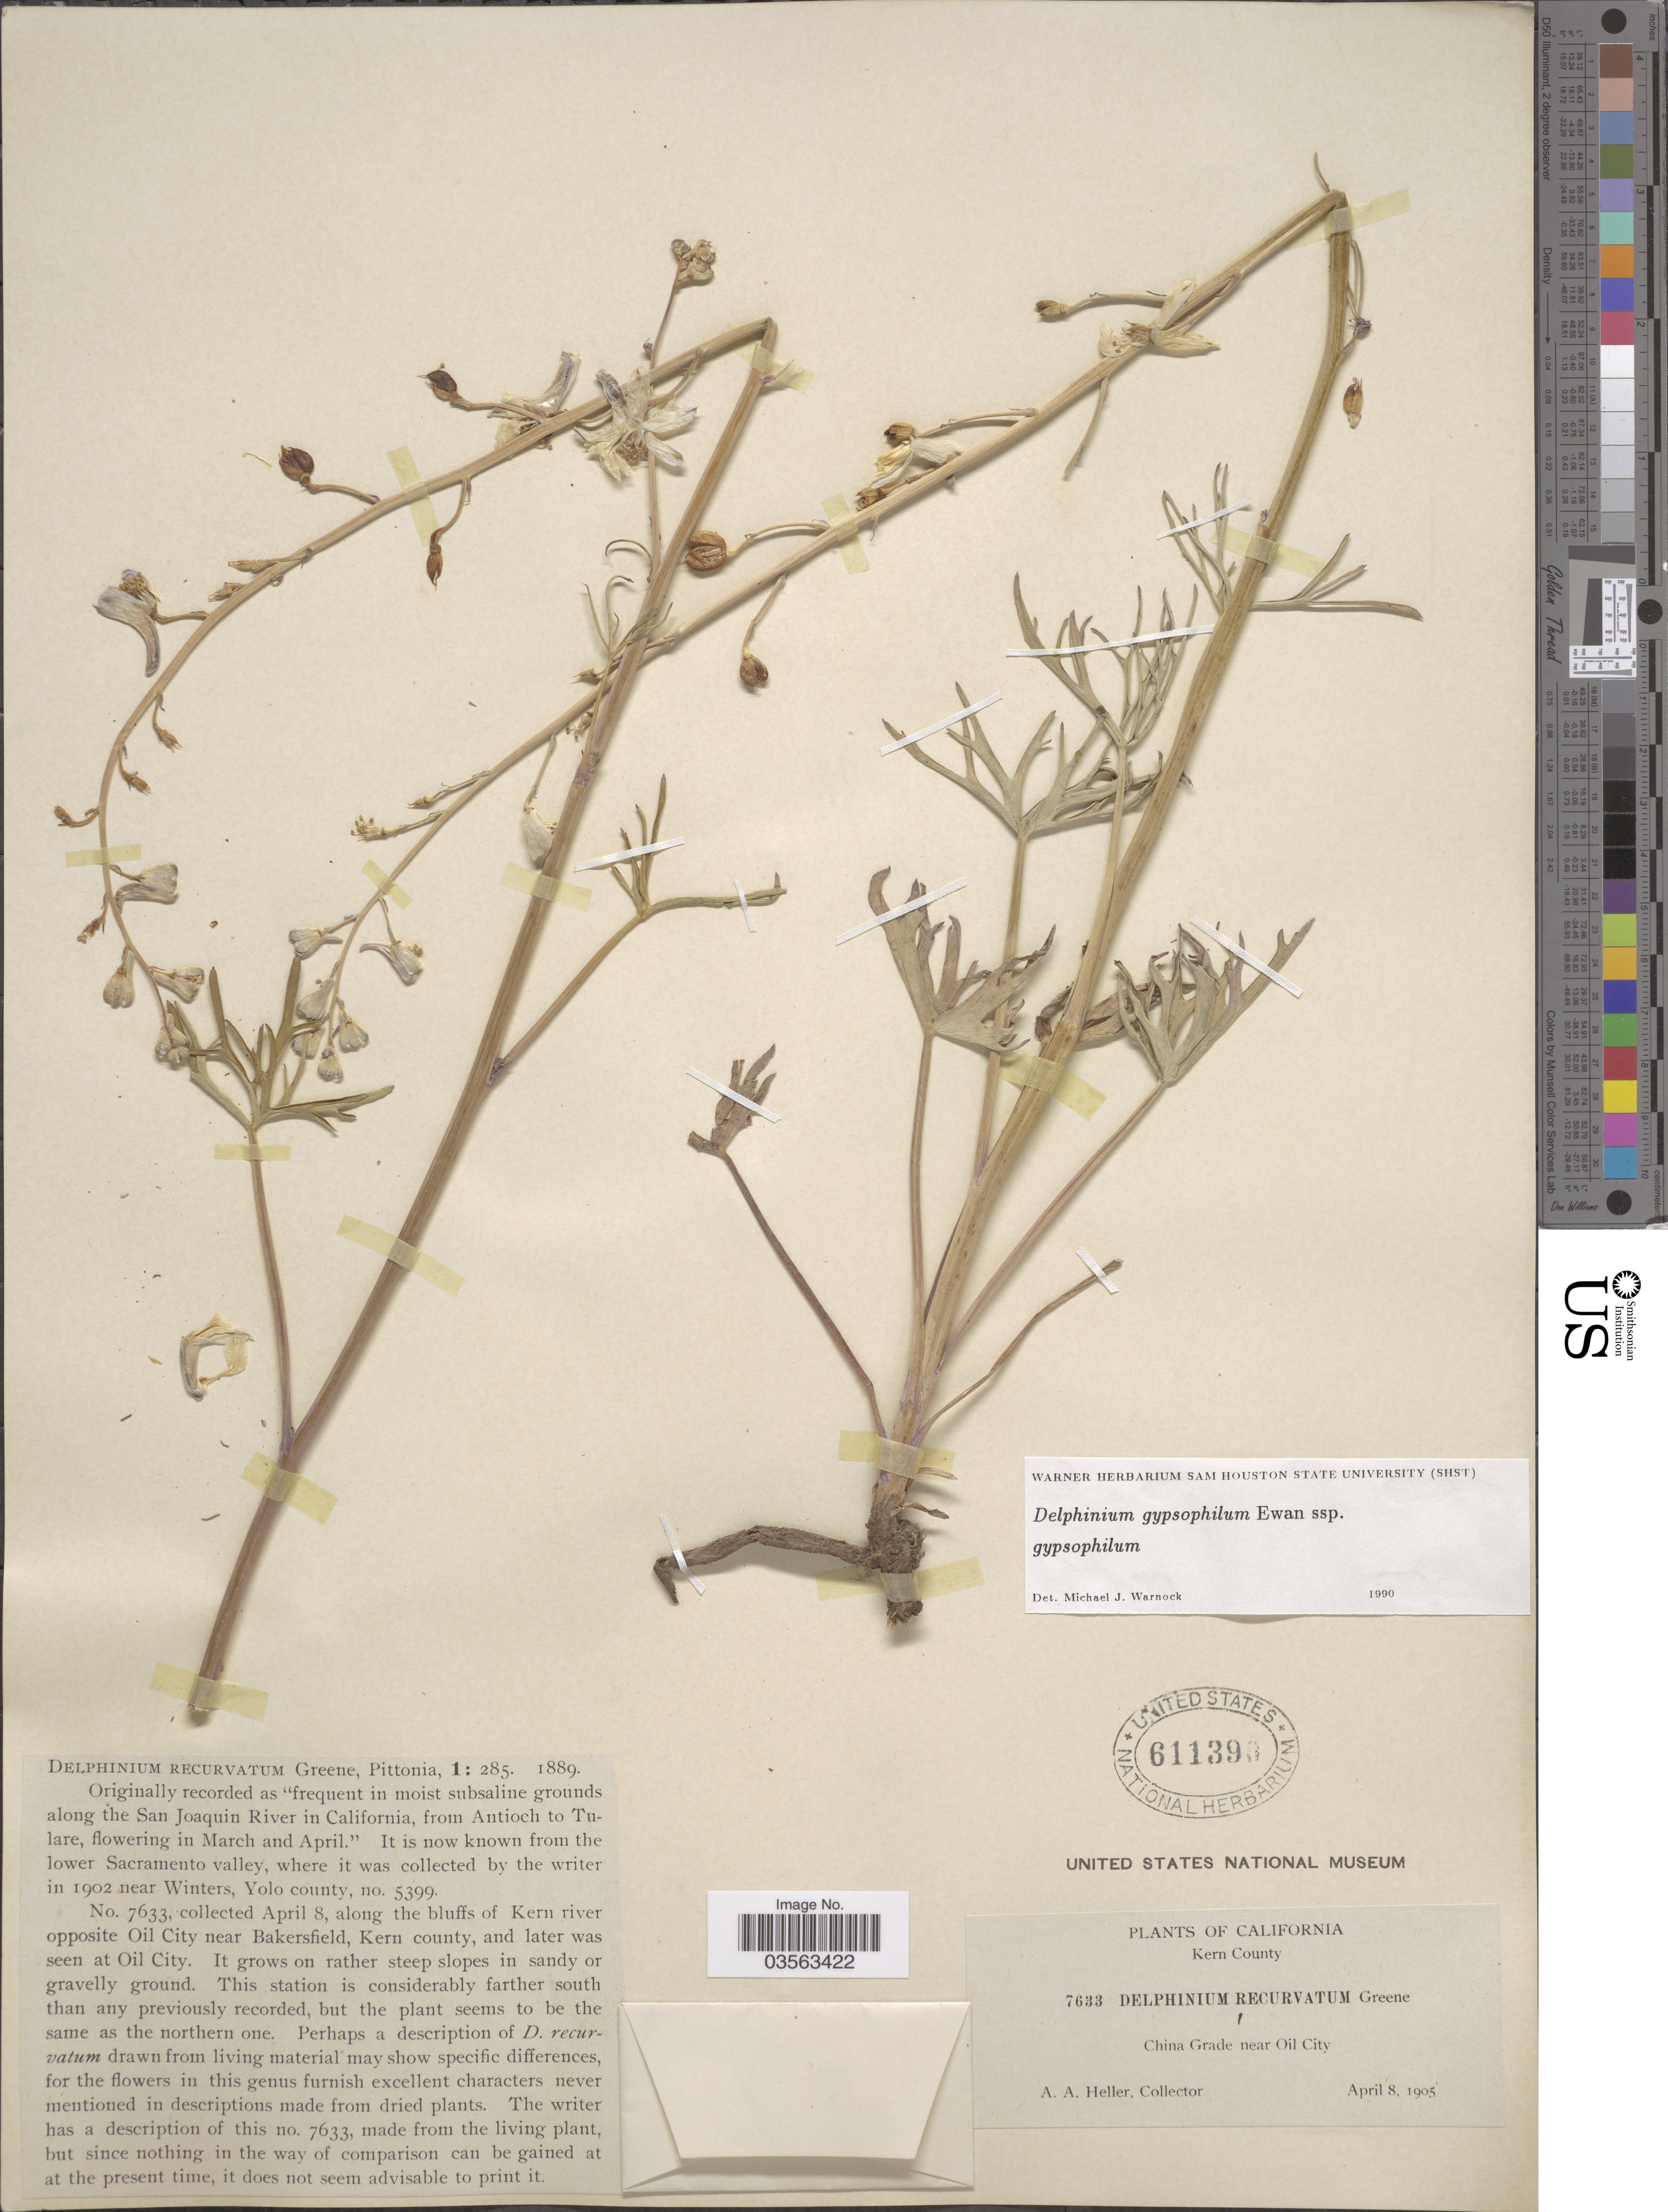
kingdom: Plantae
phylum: Tracheophyta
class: Magnoliopsida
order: Ranunculales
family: Ranunculaceae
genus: Delphinium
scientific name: Delphinium gypsophilum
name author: Ewan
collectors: A. A. Heller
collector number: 7633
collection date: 1905-04-08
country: United States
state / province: California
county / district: Kern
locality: Along the Bluffs of Kern river opposite Oil City near Bakersfield, Kern county, and later was seen at Oil City. China Grade near Oil City.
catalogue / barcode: US 611390